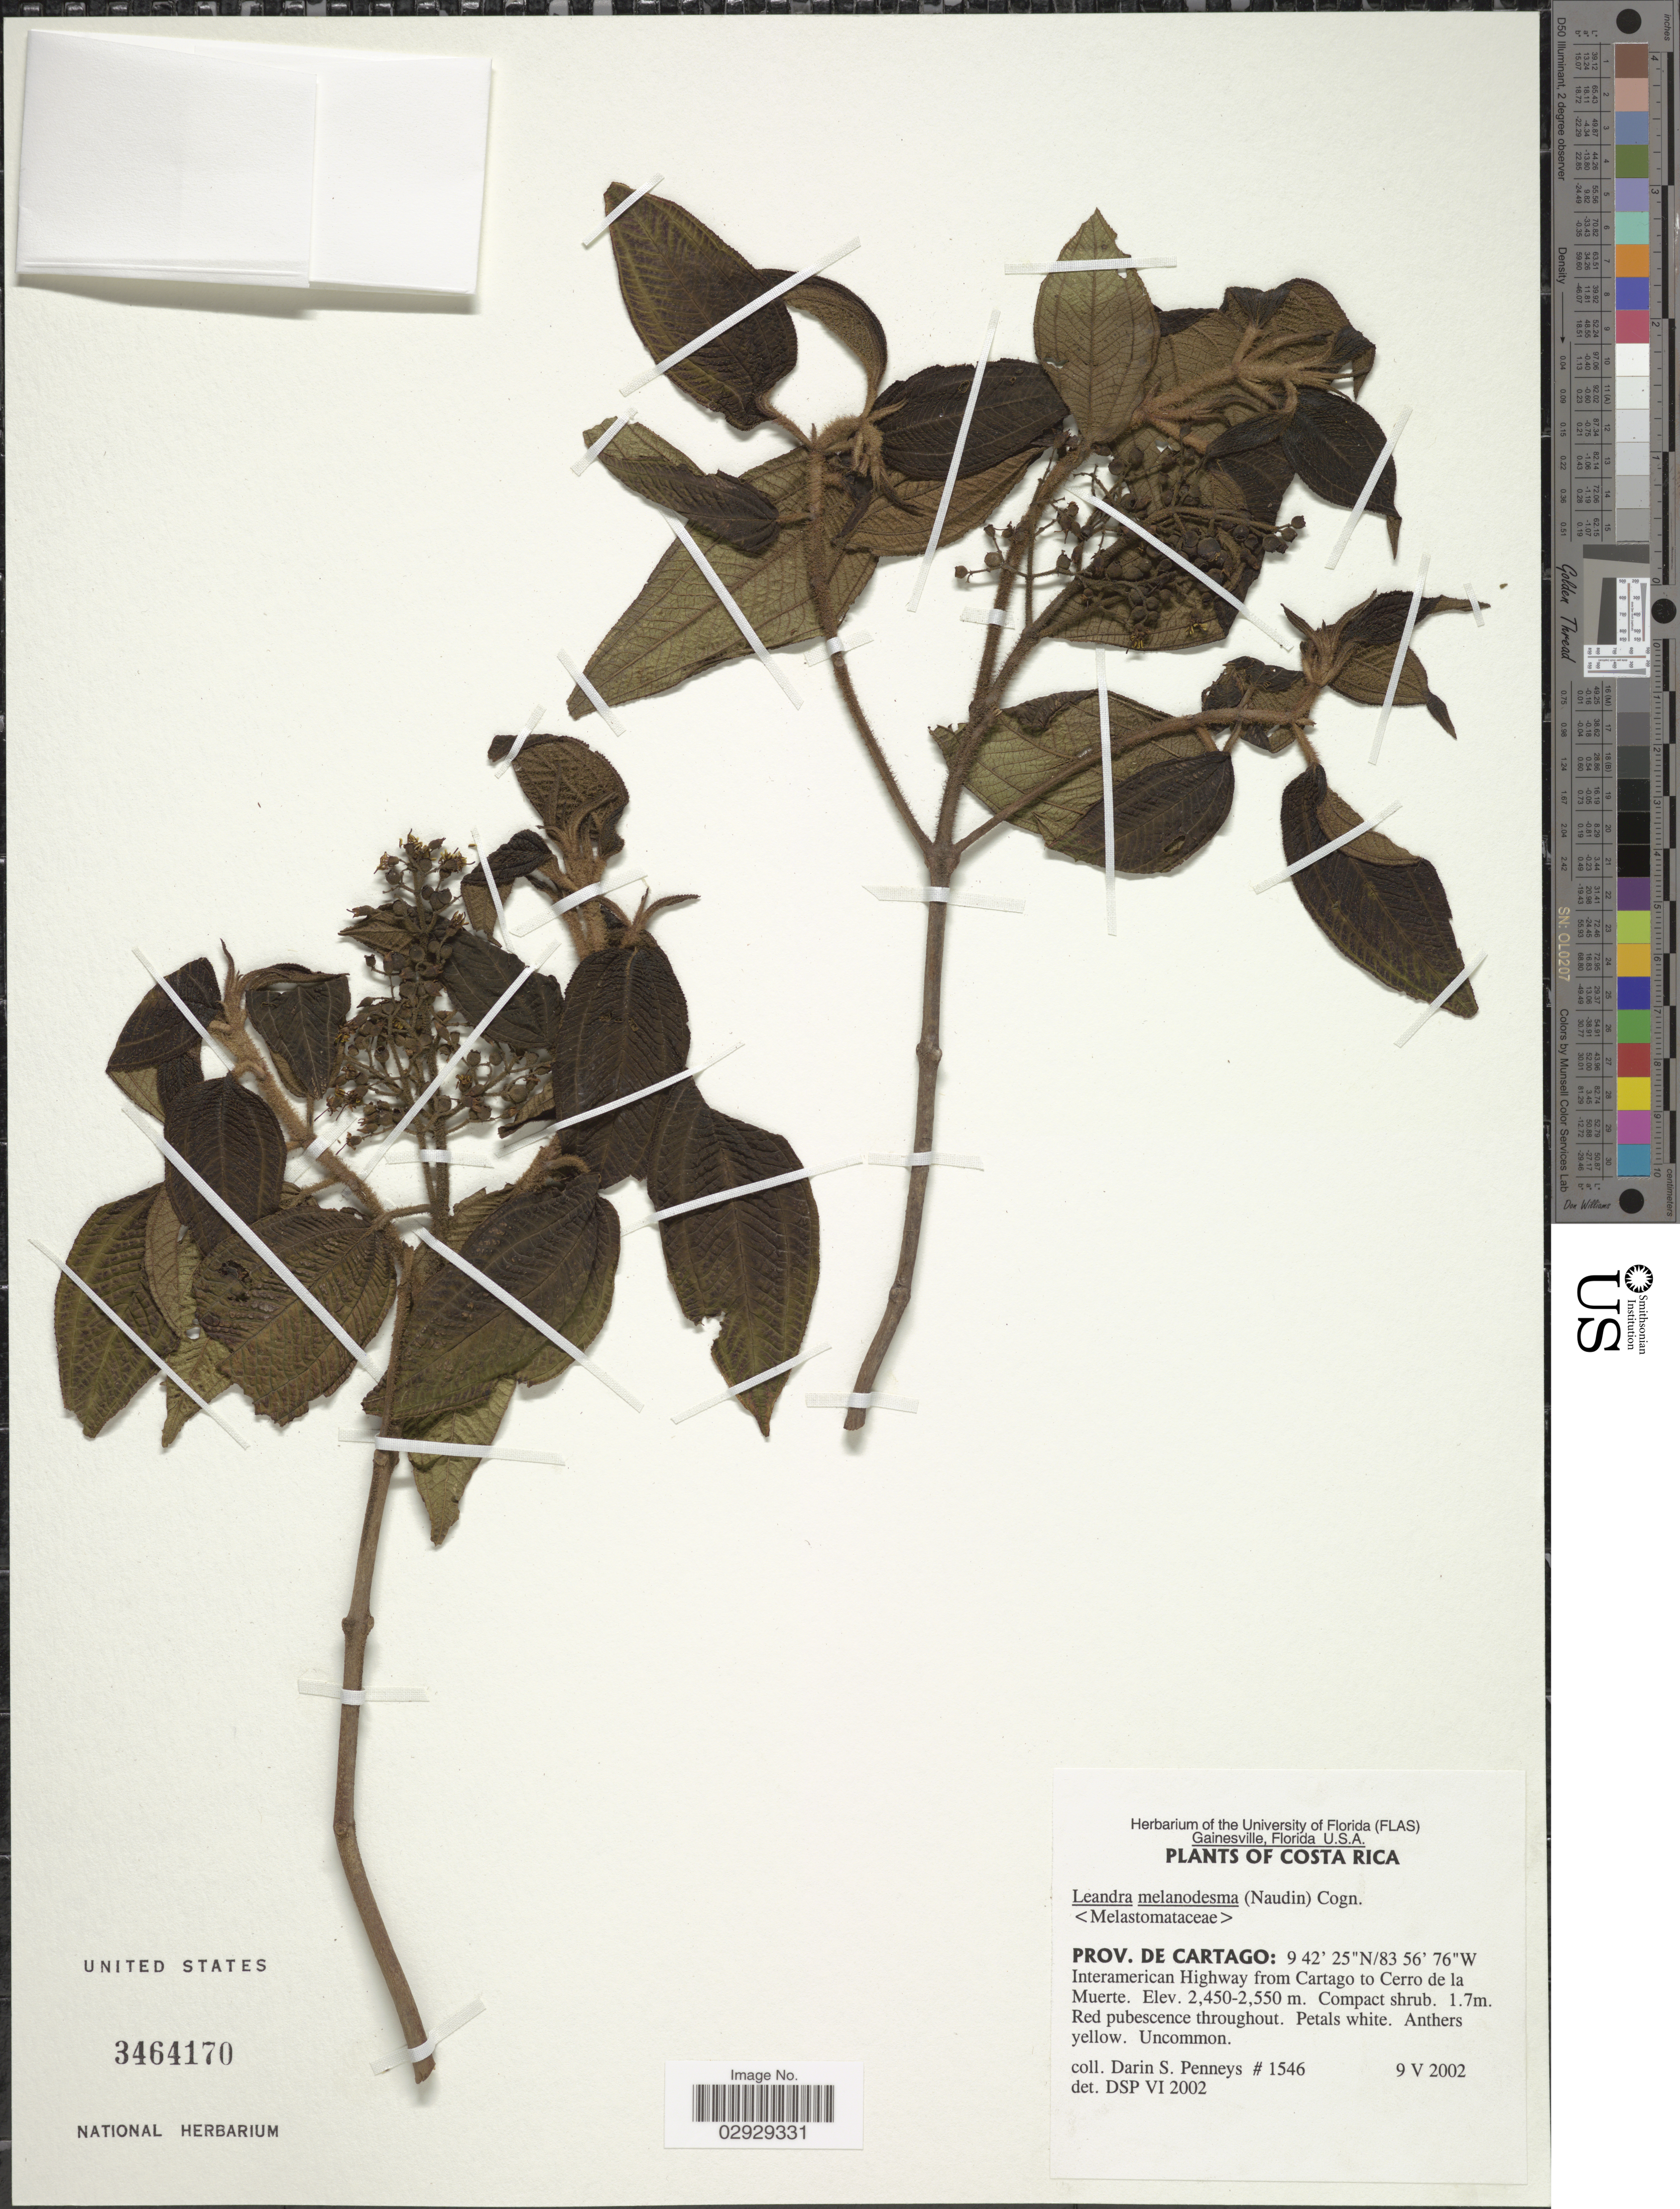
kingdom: Plantae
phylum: Tracheophyta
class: Magnoliopsida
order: Myrtales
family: Melastomataceae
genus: Leandra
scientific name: Leandra melanodesma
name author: (Naudin) Cogn.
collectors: D. S. Penneys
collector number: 1546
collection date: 2002-05-09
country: Costa Rica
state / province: Cartago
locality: Interamerican Highway from Cartago to Cerro de la Muerte.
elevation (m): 2450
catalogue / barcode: US 3464170